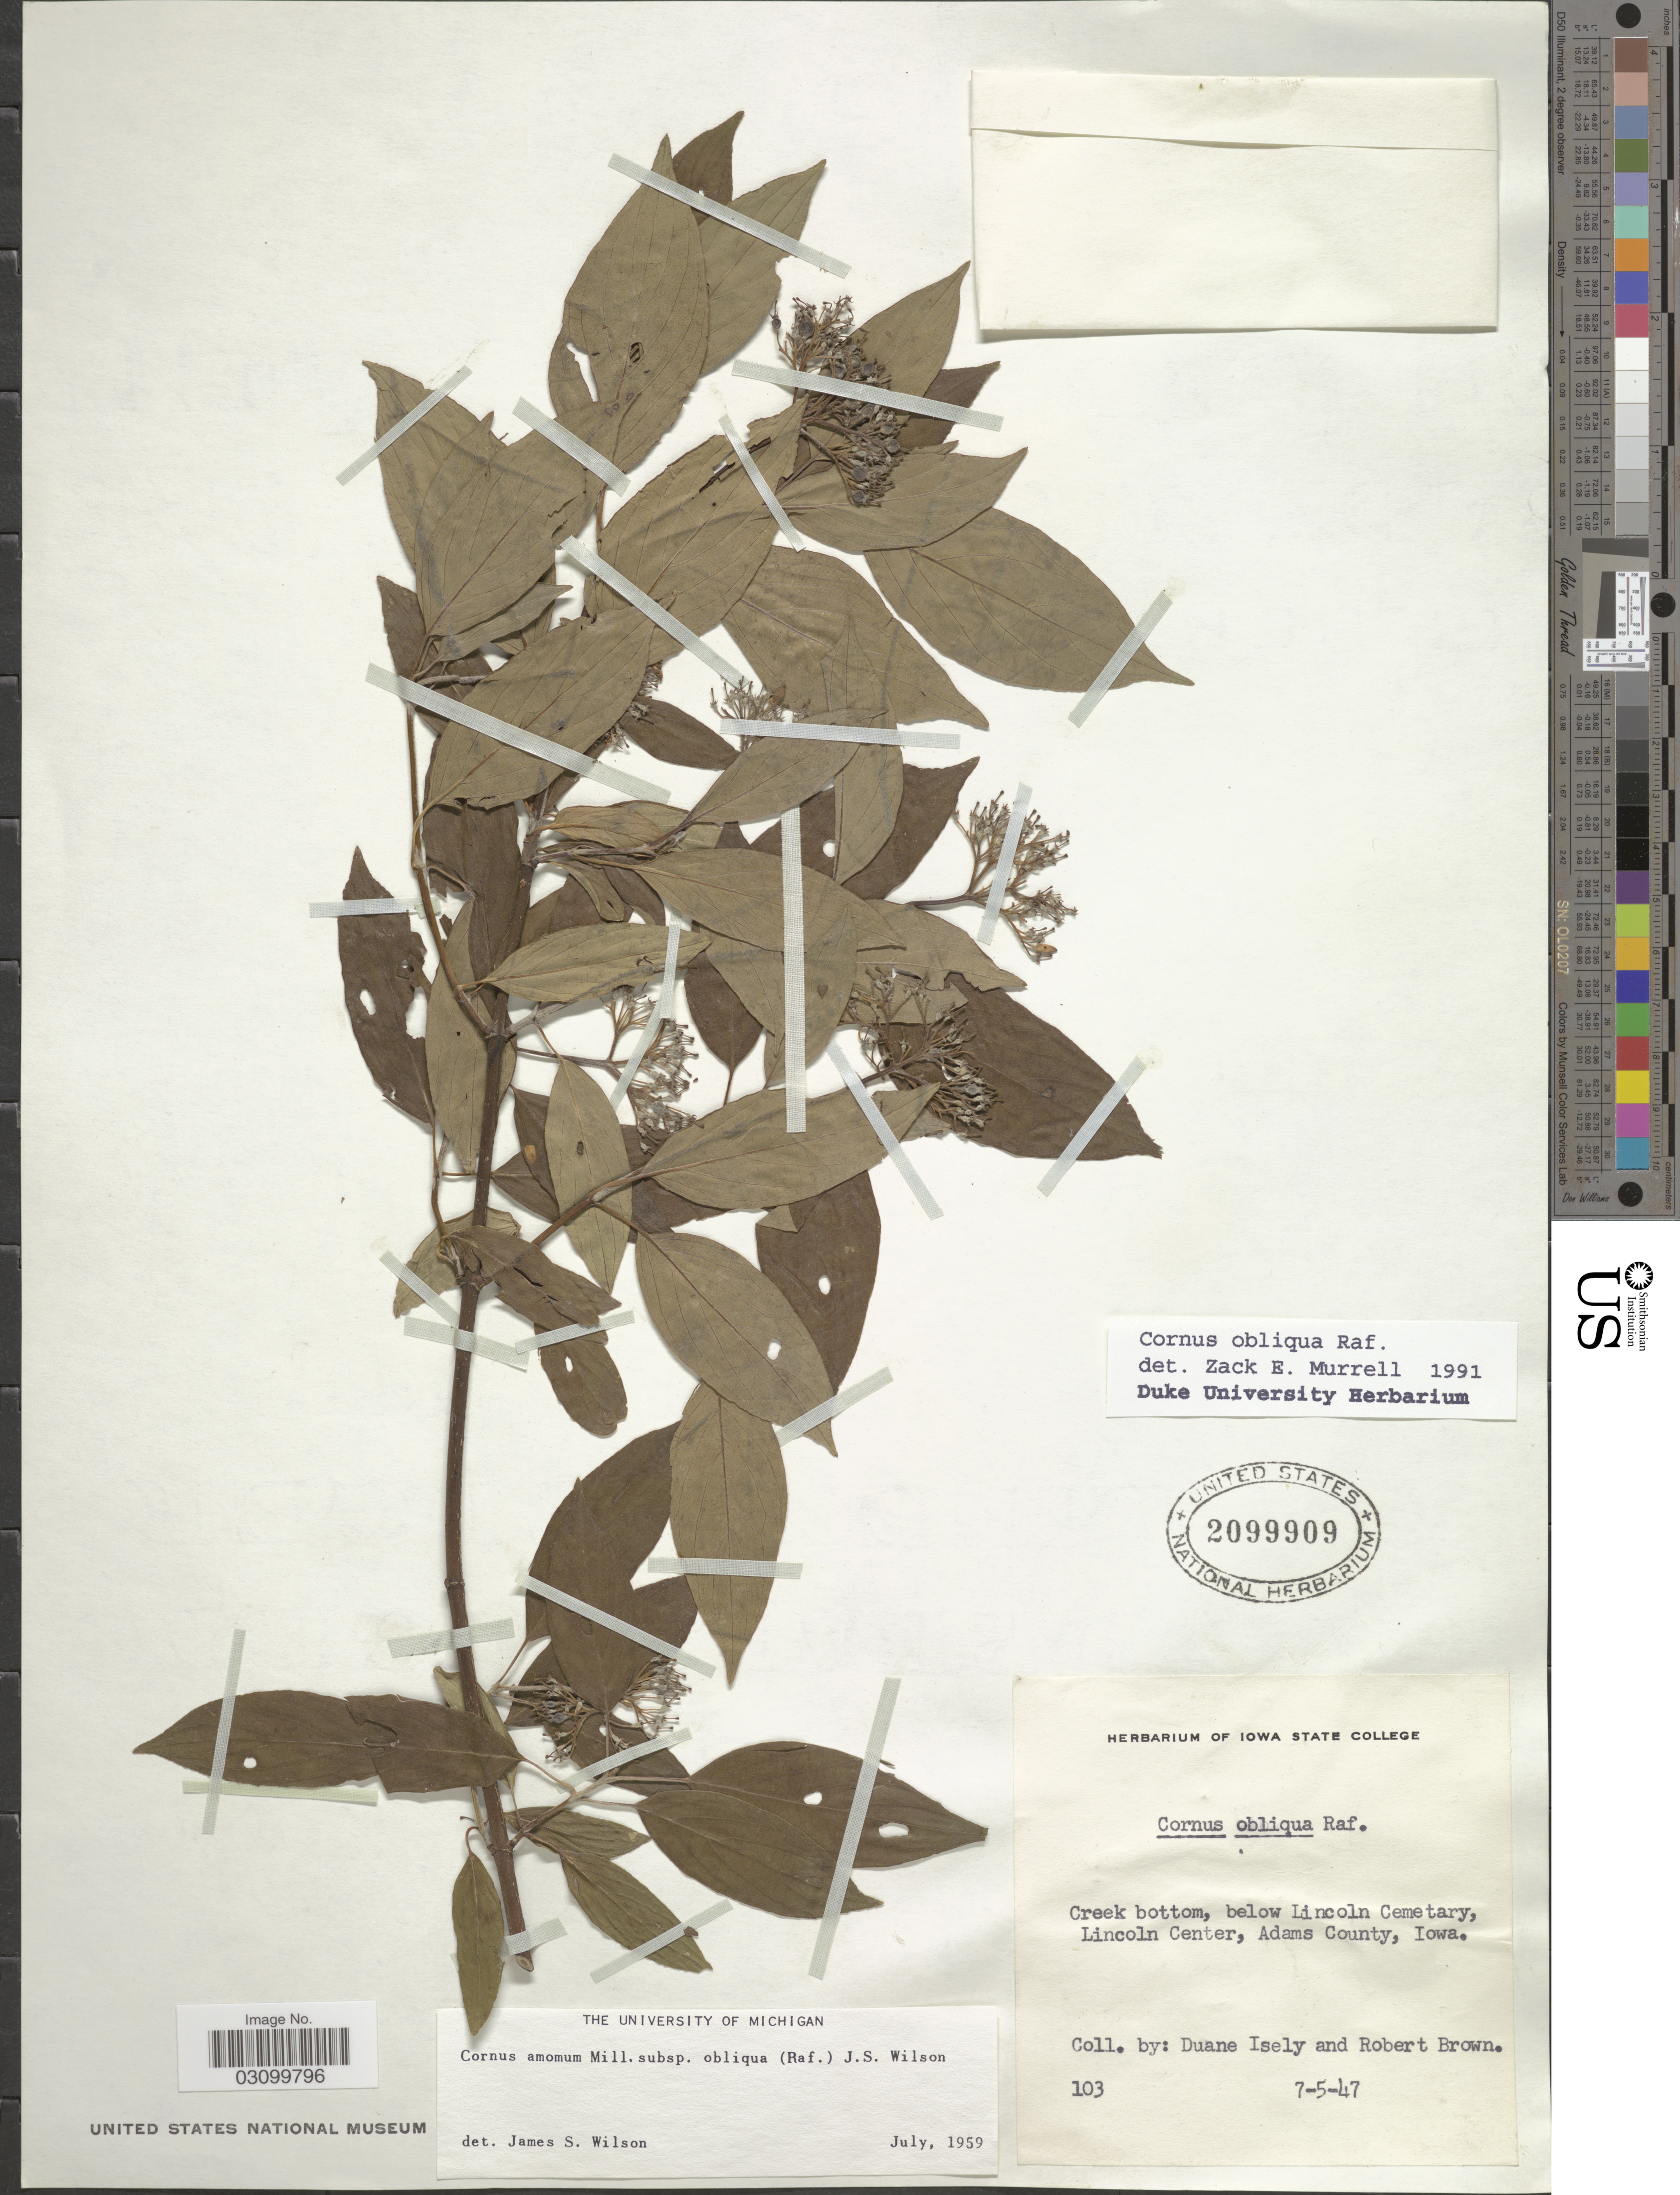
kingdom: Plantae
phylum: Tracheophyta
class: Magnoliopsida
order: Cornales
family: Cornaceae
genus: Cornus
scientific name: Cornus obliqua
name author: Raf.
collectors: D. Isely & W. T. Aiton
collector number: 103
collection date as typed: Transcribed d/m/y: 5/7/47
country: United States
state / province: Iowa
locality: Creek bottom, below Lincoln Cemetary, Lincoln Center, Adams County.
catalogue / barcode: US 2099909